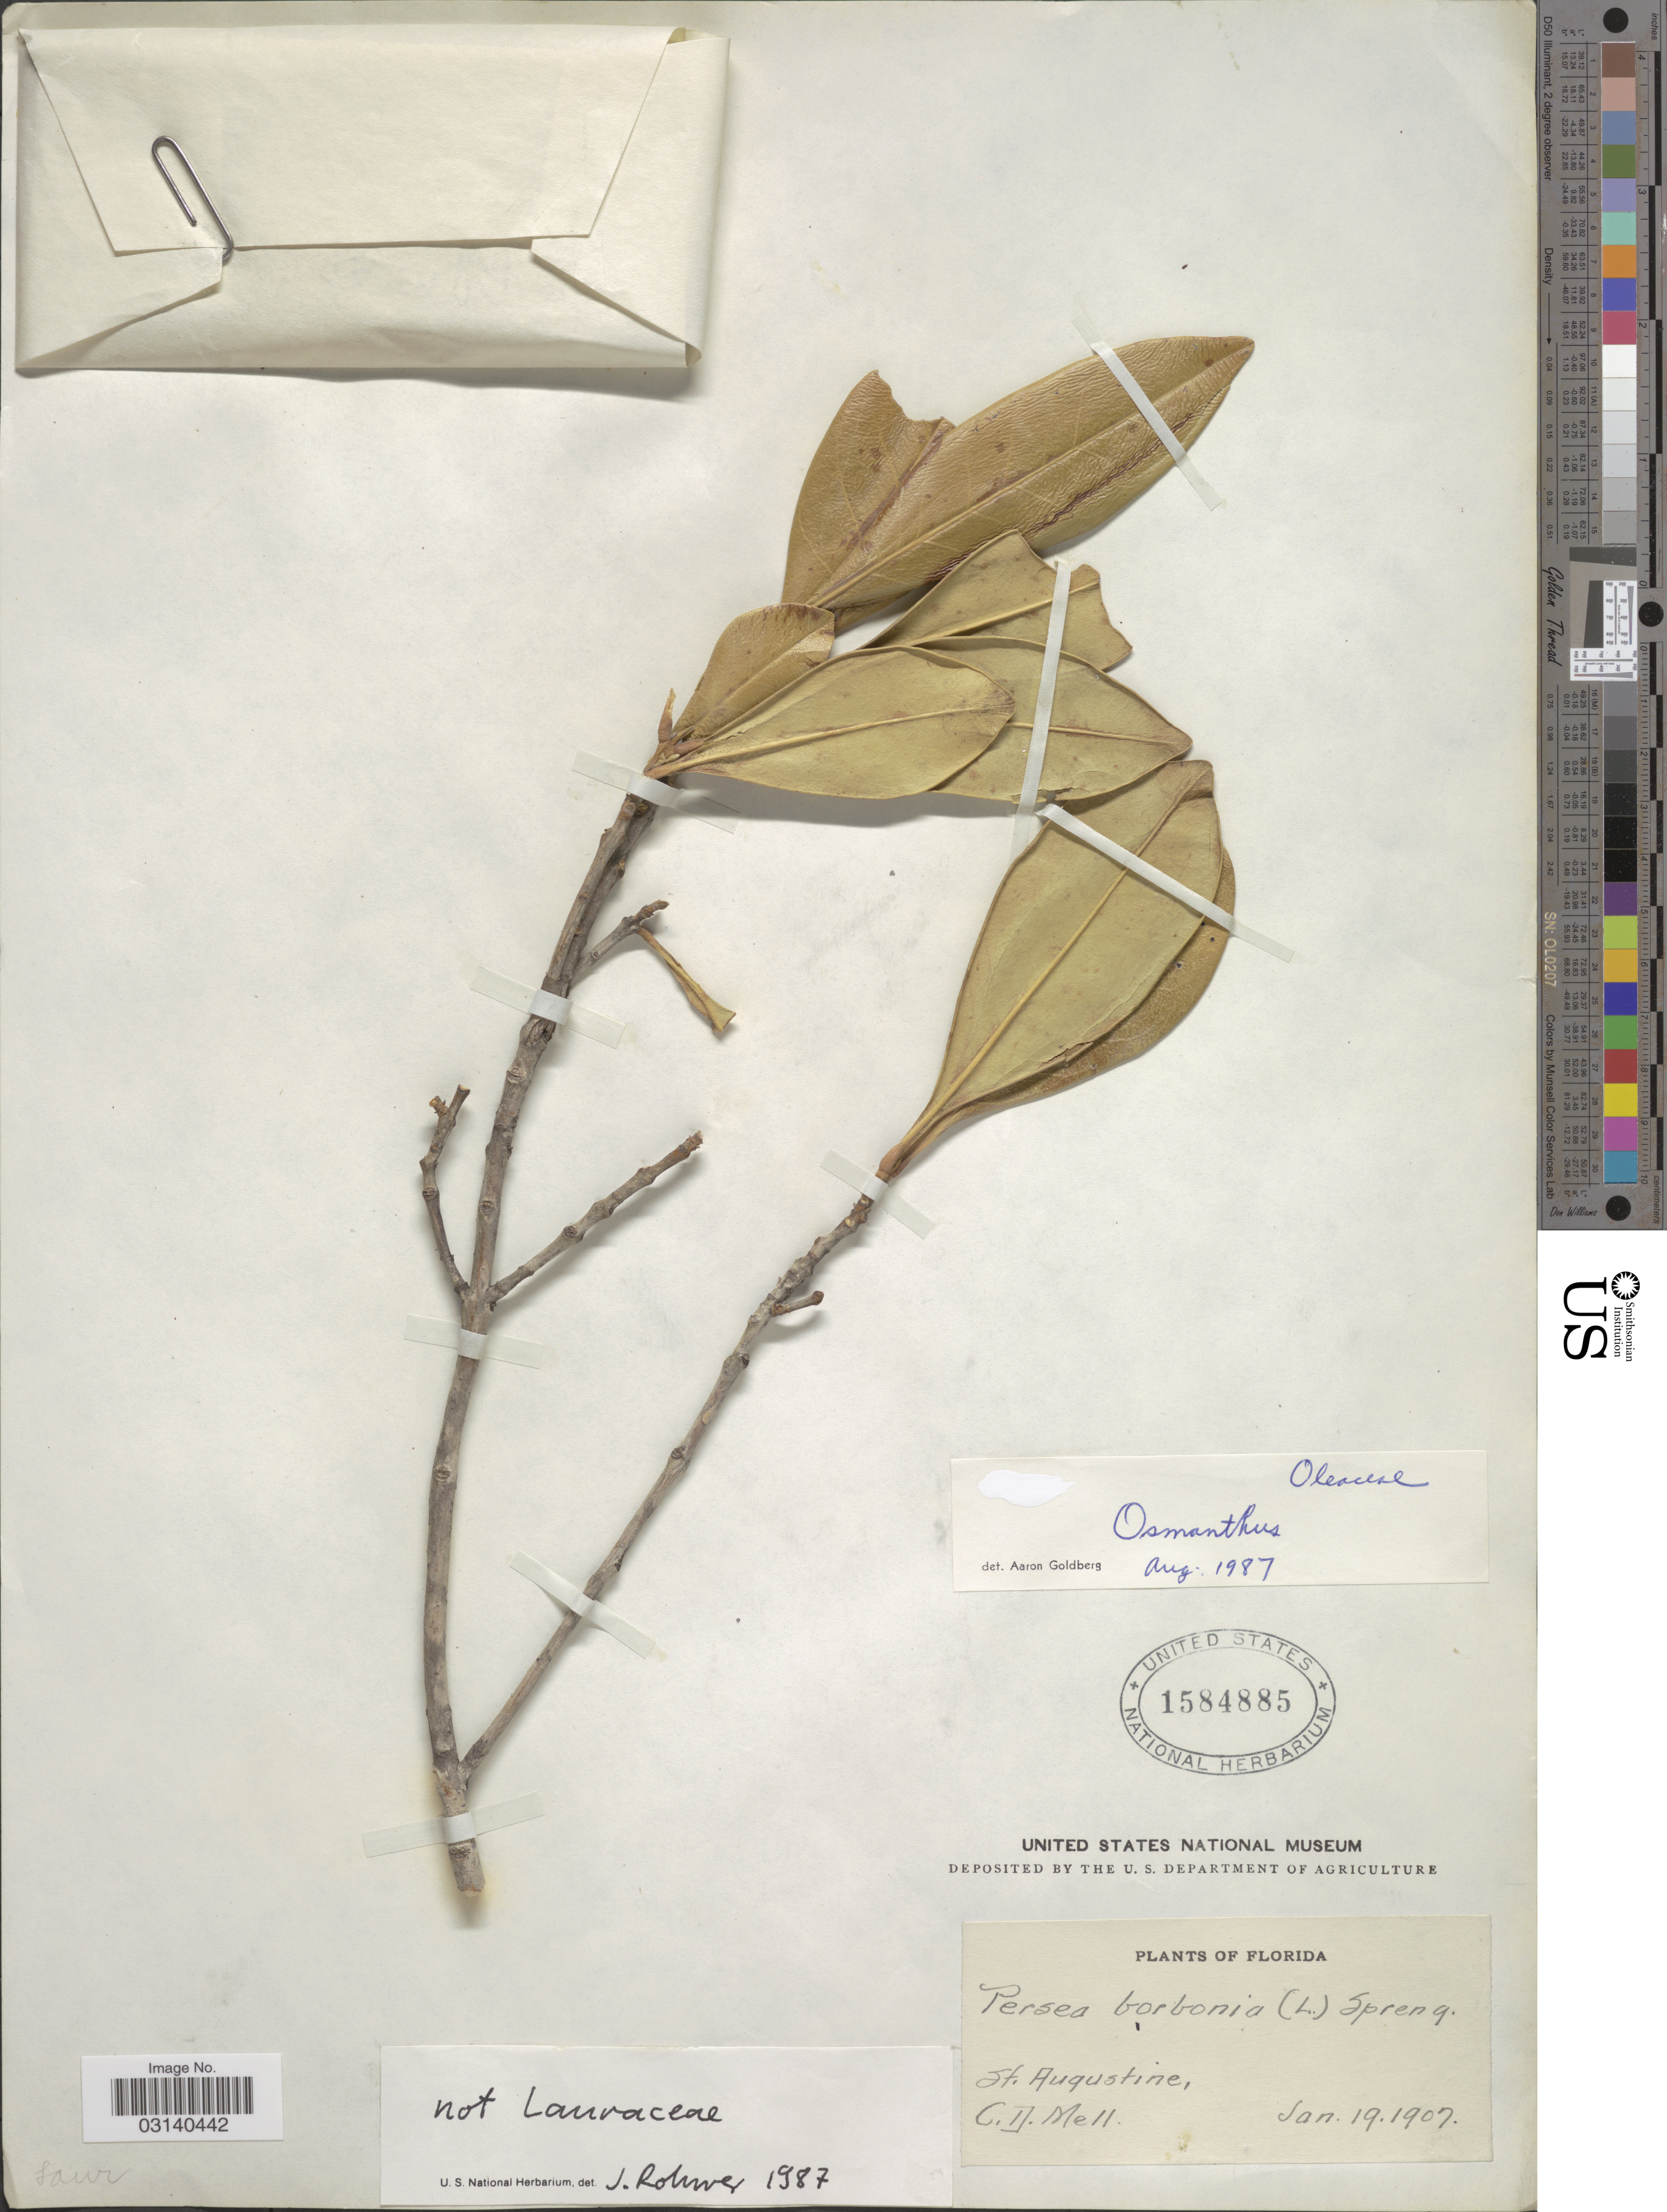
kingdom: Plantae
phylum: Tracheophyta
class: Magnoliopsida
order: Lamiales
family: Oleaceae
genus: Osmanthus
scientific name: Osmanthus sp.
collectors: C. D. Mell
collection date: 1907-01-19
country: United States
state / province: Florida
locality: St. Augustine.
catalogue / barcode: US 1584885